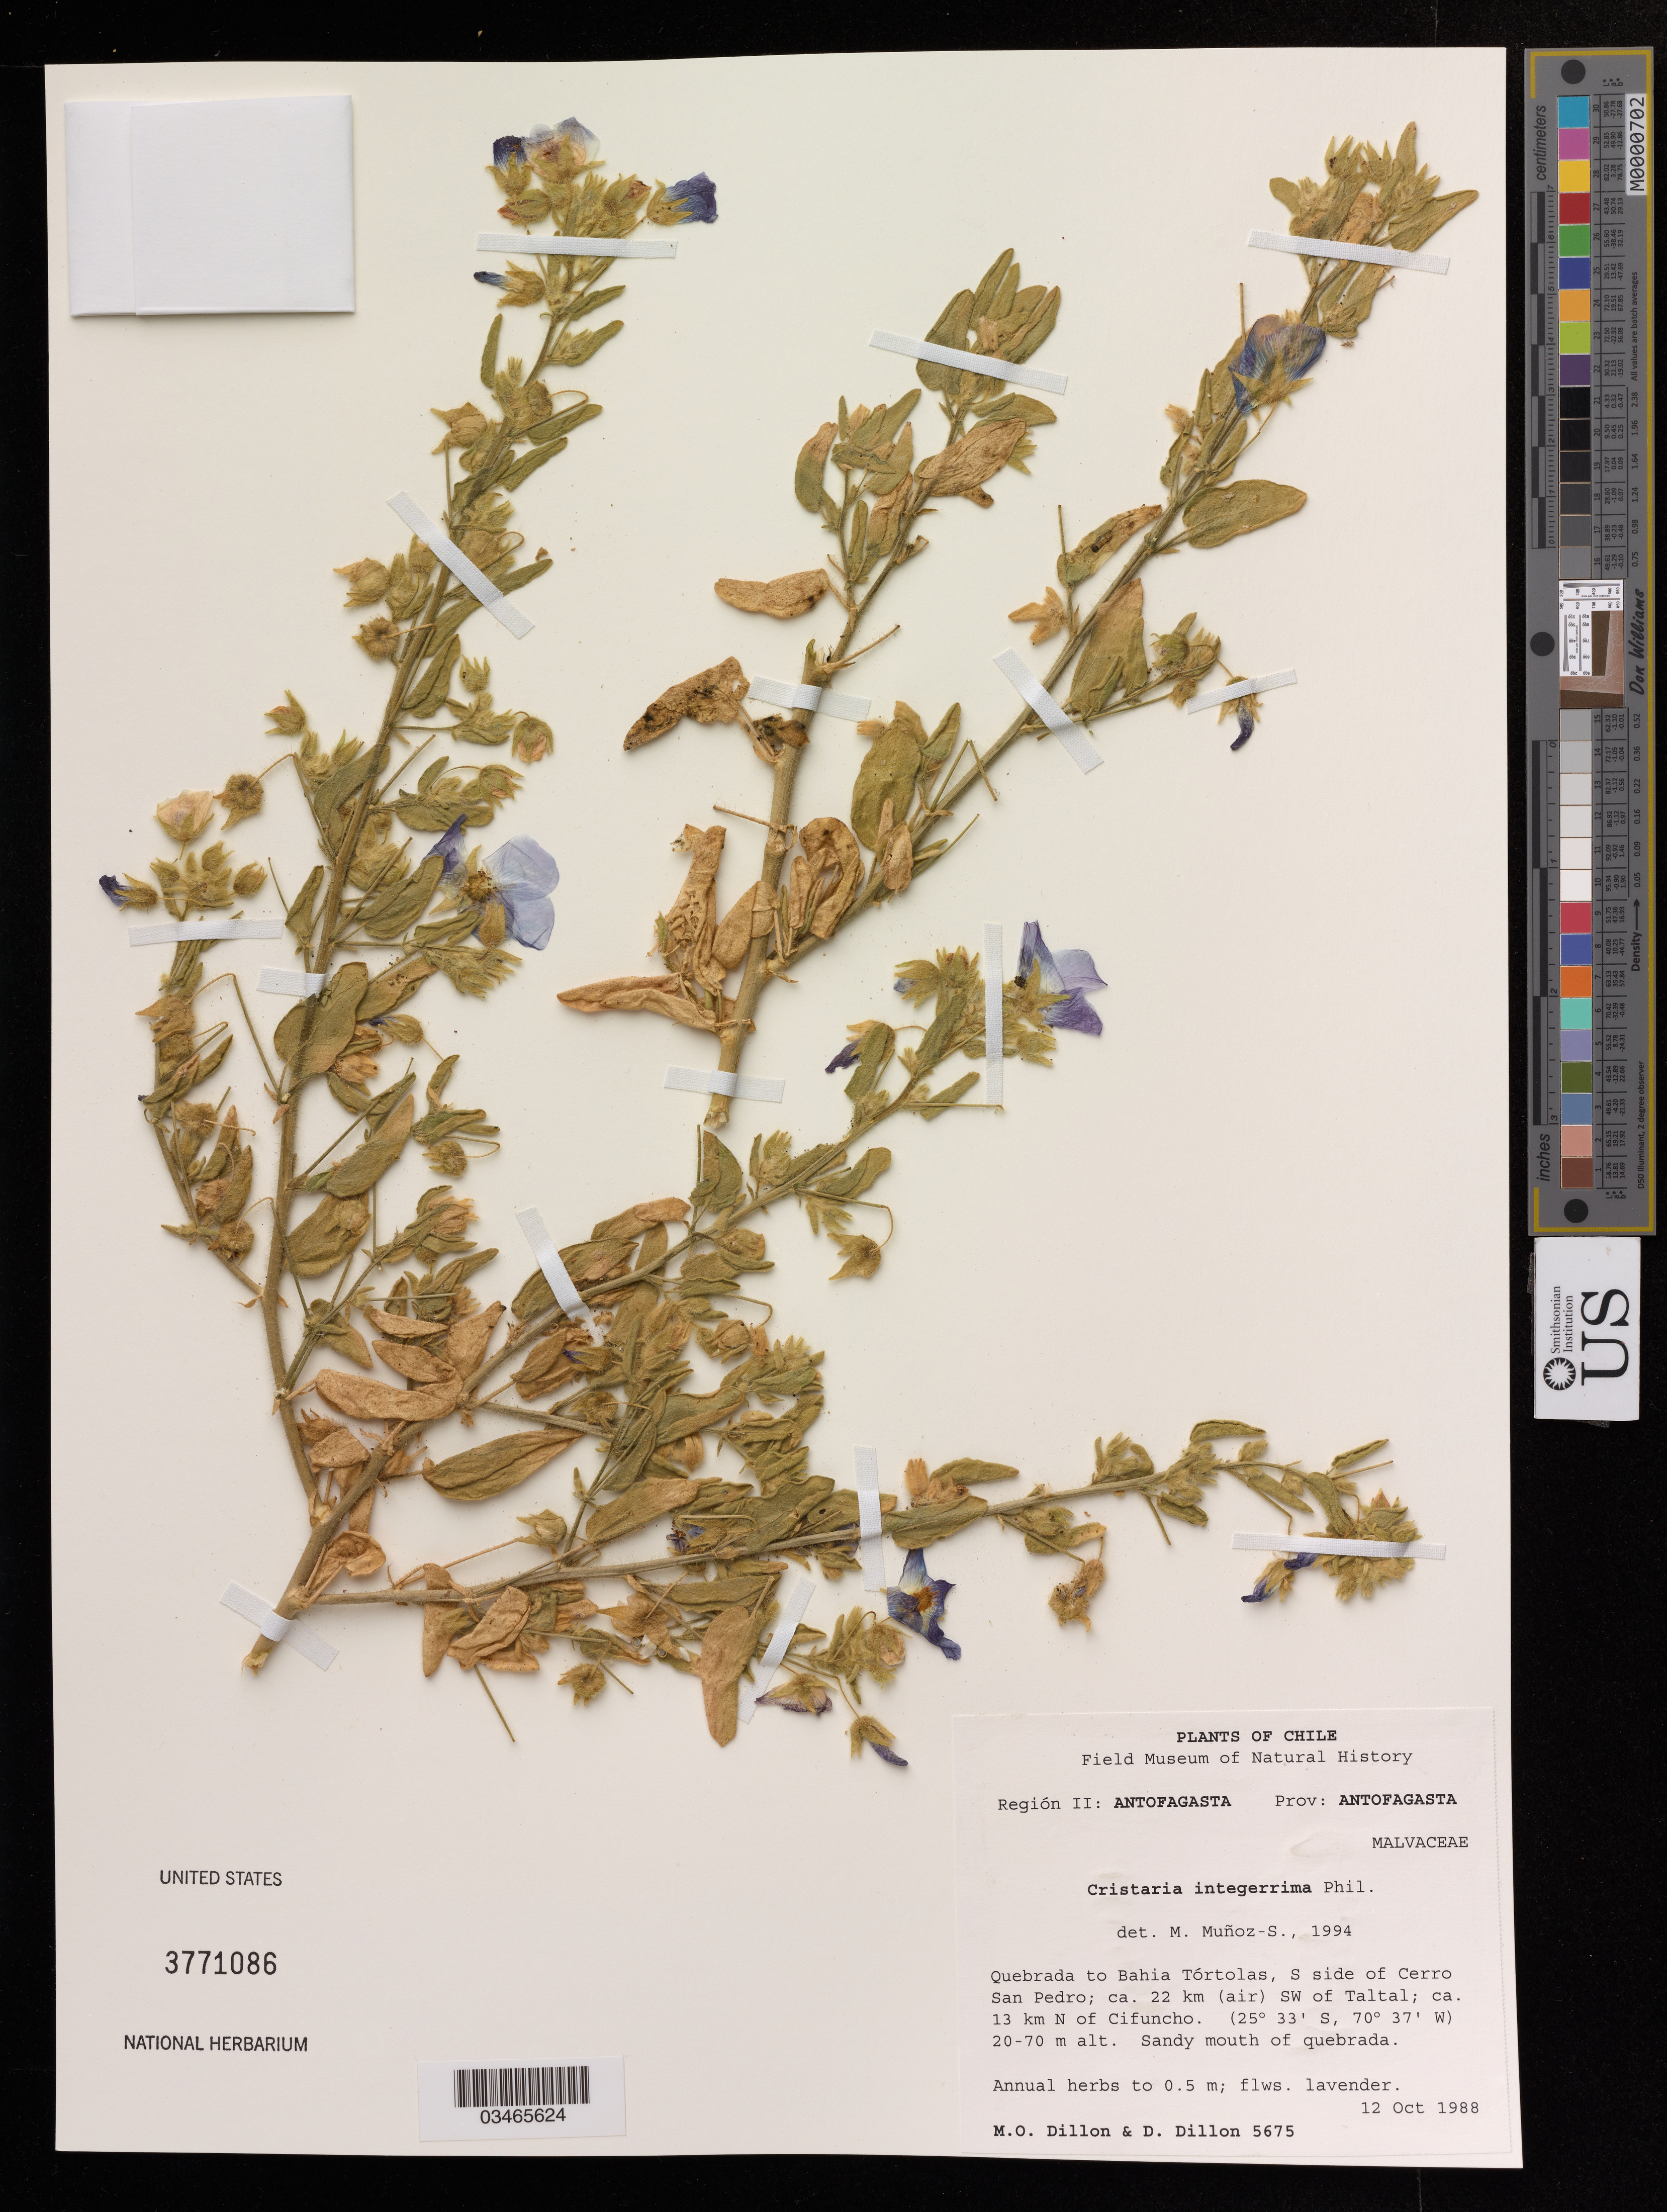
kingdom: Plantae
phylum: Tracheophyta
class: Magnoliopsida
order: Malvales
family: Malvaceae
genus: Cristaria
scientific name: Cristaria intermedia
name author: Gay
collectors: M. Dillion & D. Dillon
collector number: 5675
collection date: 1988-10-12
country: Chile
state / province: Antofagasta (II)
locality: Prov. Antofagasta. Quebrada to Bahia Tórtolas, S side of Cerro San Pedro; ca. 22 km (air) SW of Taltal; 3 km N of Cifuncho.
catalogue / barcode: US 3771086